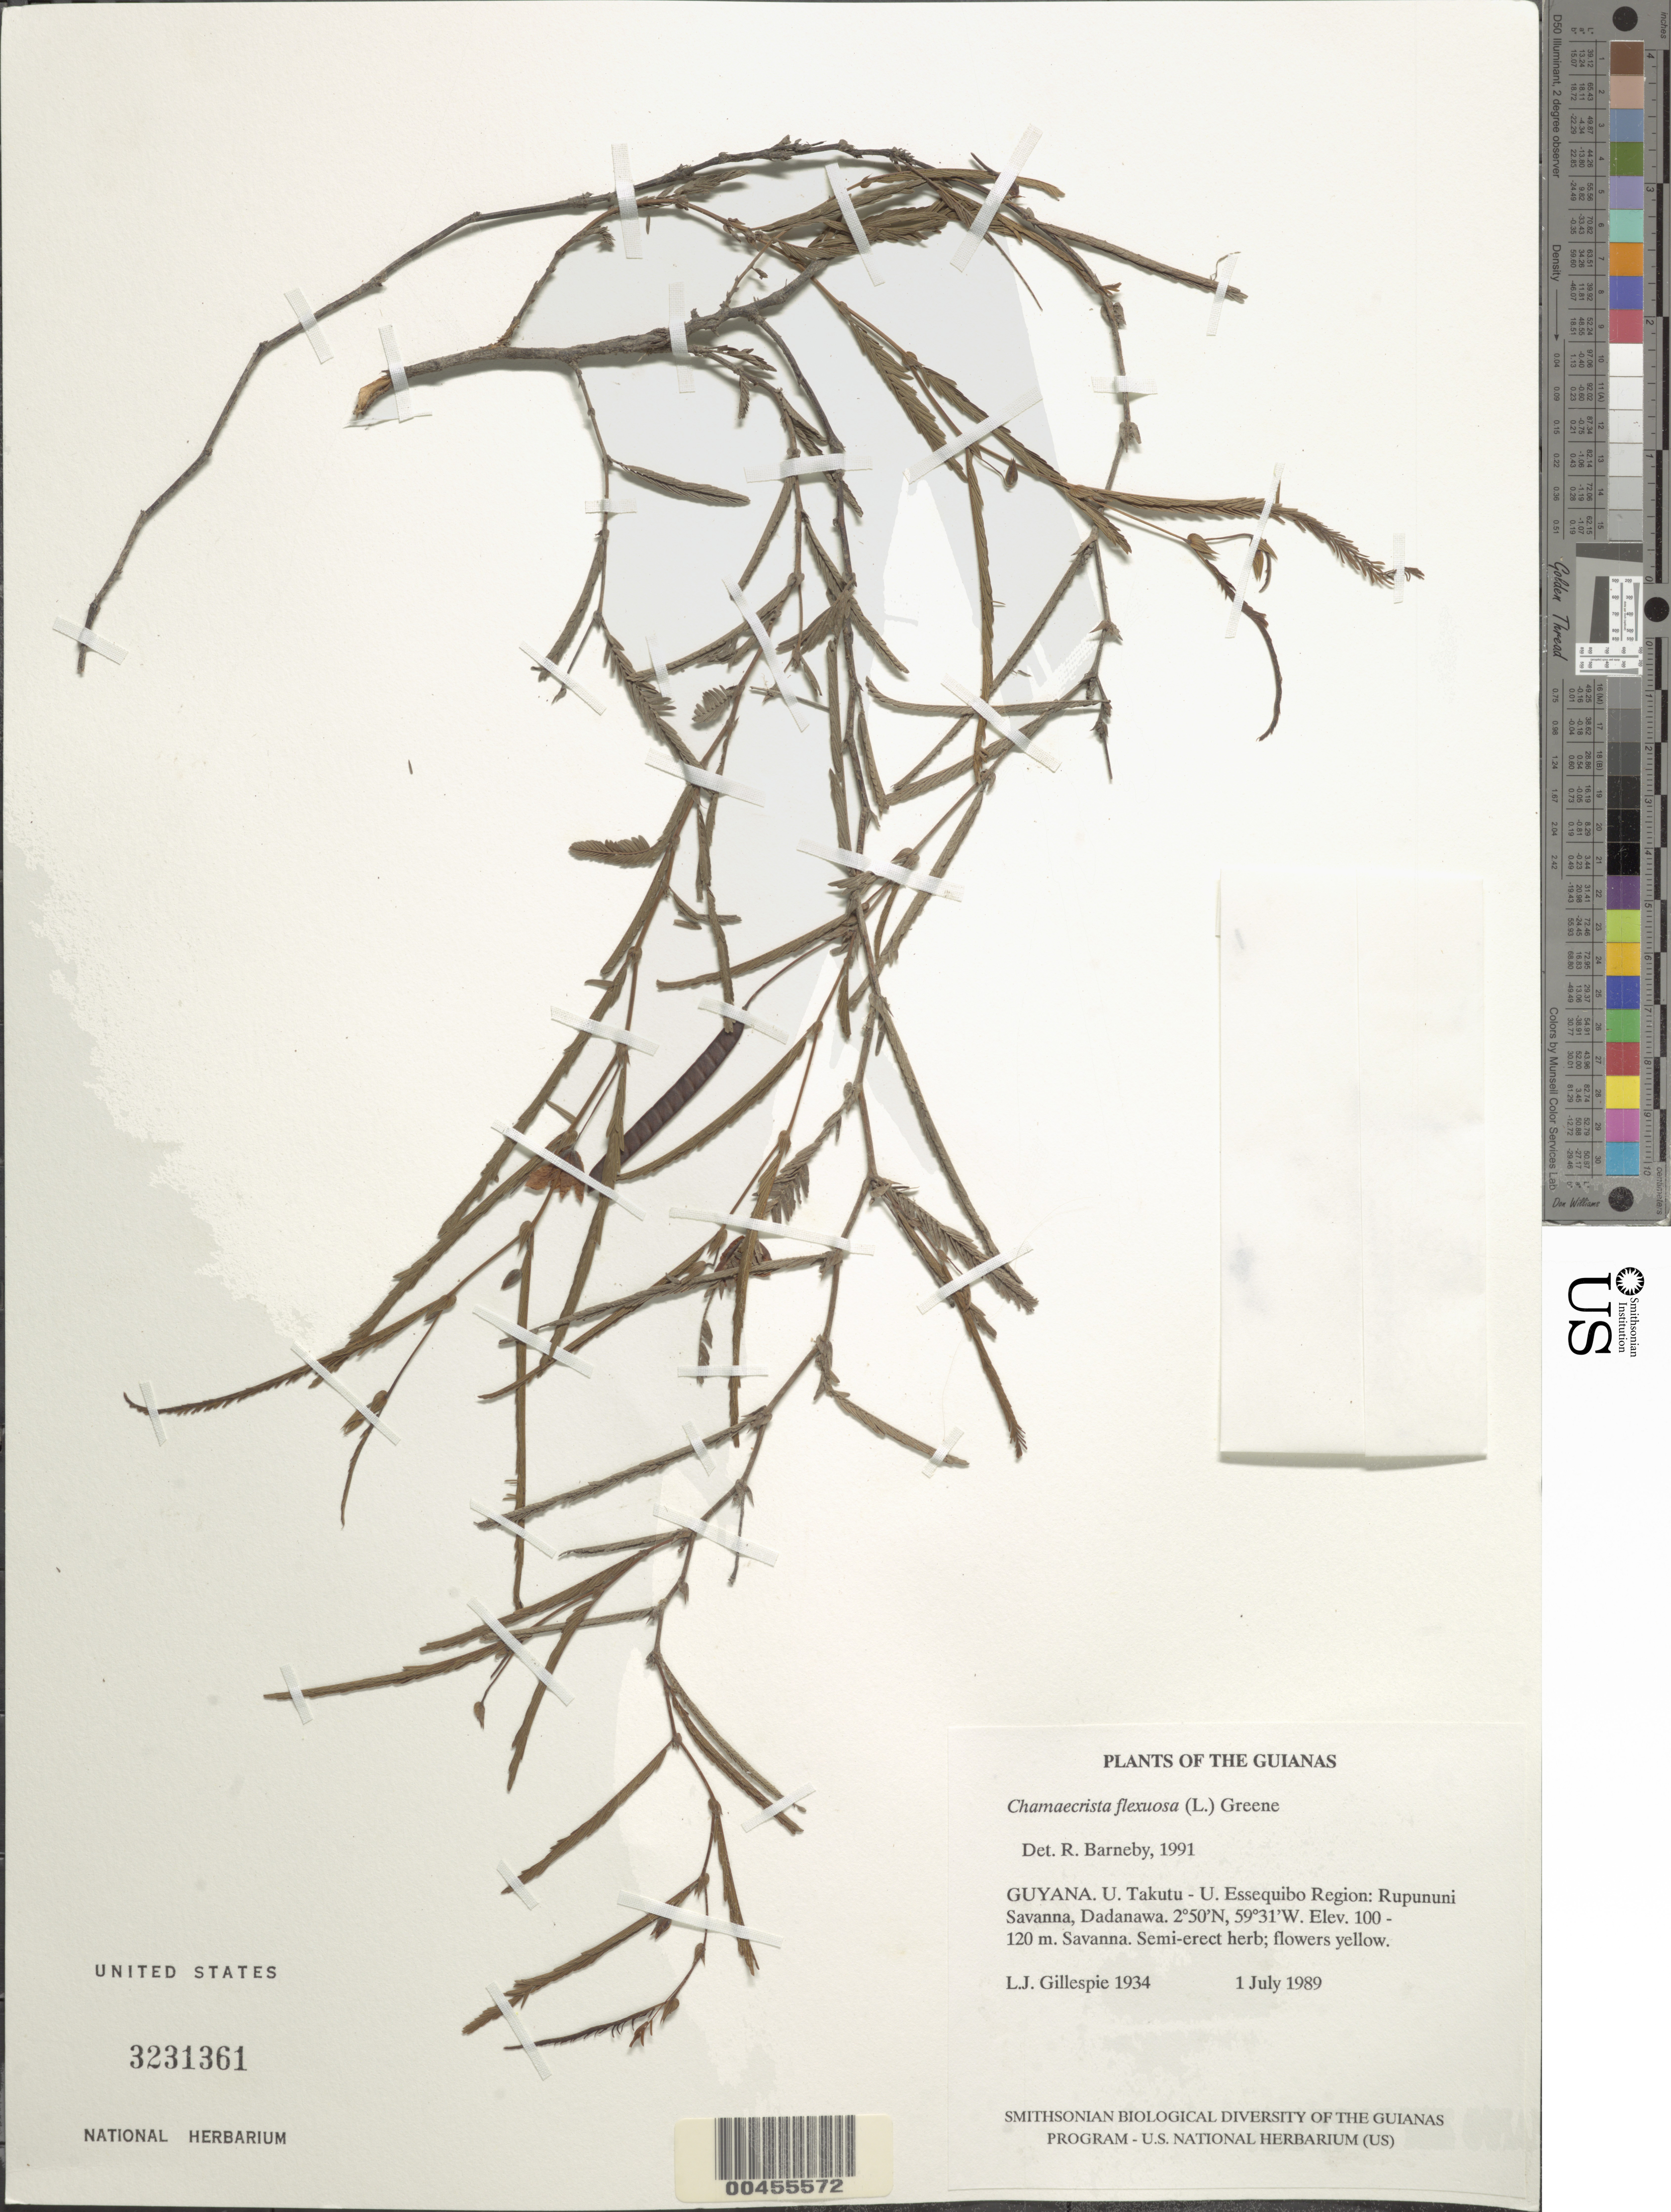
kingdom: Plantae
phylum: Tracheophyta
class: Magnoliopsida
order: Fabales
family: Fabaceae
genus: Chamaecrista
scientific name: Chamaecrista flexuosa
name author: (L.) Greene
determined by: Barneby, Rupert C., (NY)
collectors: L. J. Gillespie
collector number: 1934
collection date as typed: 1 July 1989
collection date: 1989-07-01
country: Guyana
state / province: U. Takutu-U. Essequibo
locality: Rupununi Savanna, Dadanawa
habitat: Savanna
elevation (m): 100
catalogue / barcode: US 3231361